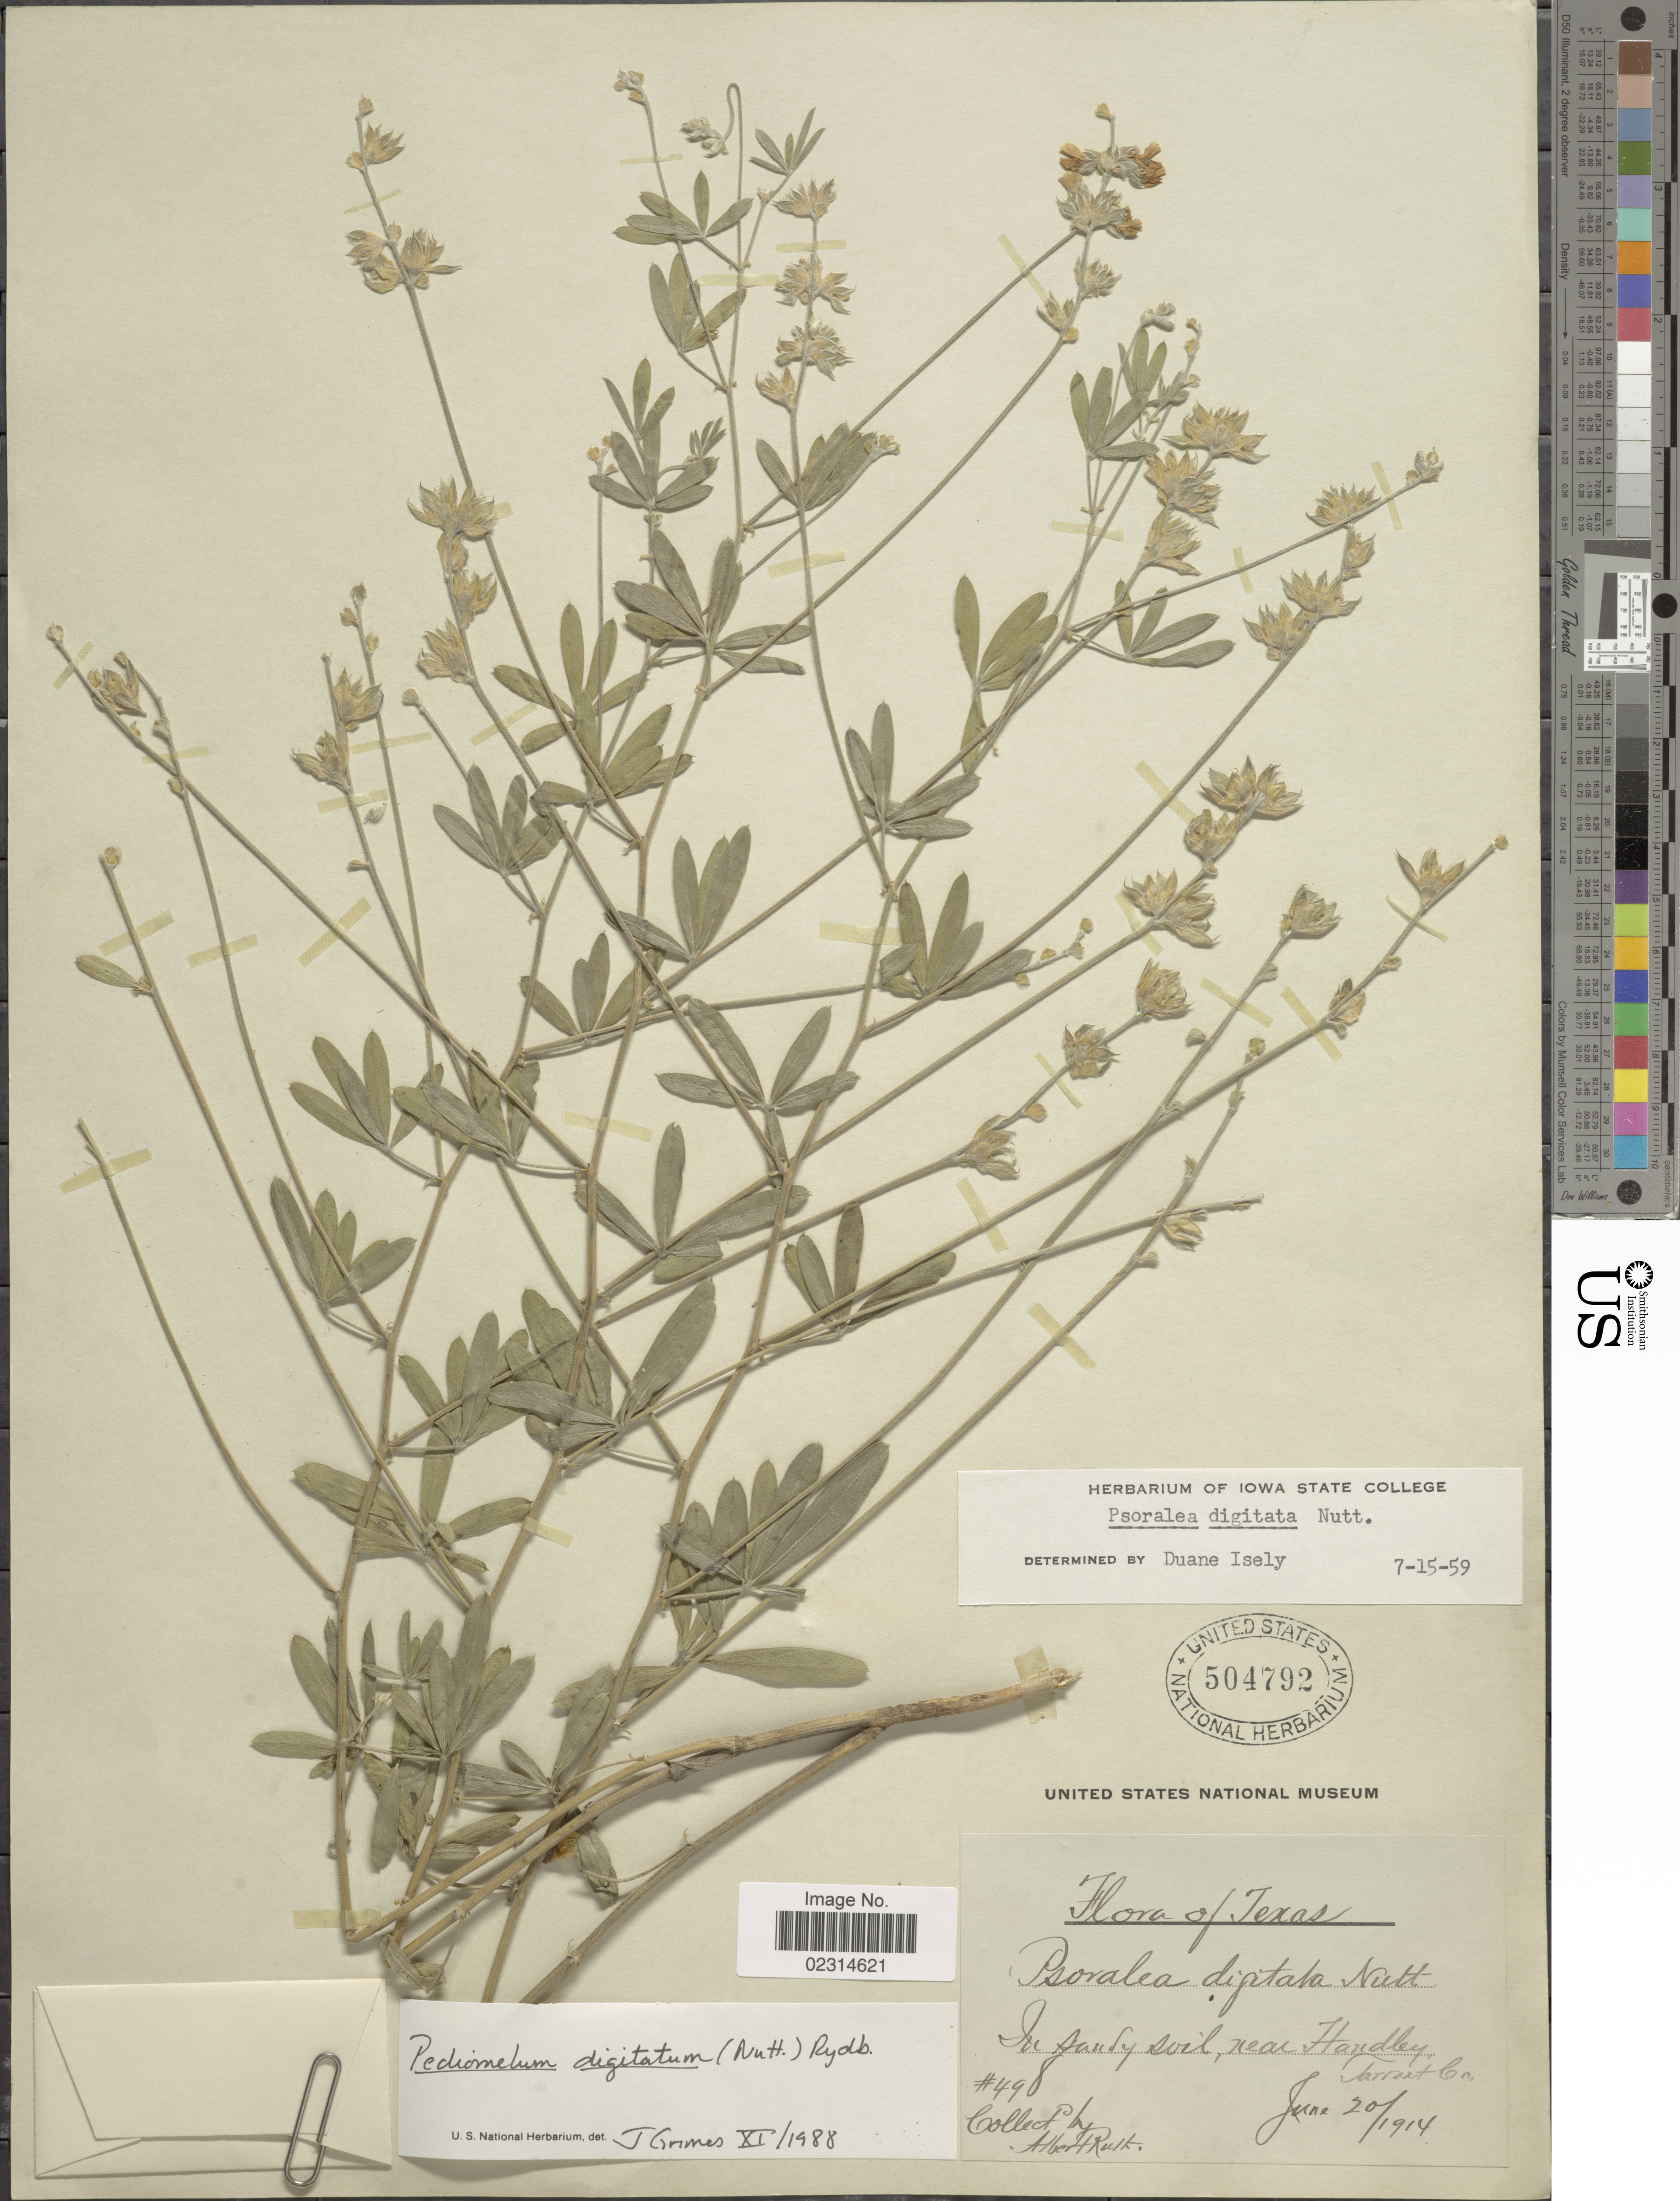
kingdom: Plantae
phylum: Tracheophyta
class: Magnoliopsida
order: Fabales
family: Fabaceae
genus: Pediomelum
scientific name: Pediomelum digitatum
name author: (Nutt. ex Torr. & A. Gray) Isely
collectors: A. Ruth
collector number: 498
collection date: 1914-06-20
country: United States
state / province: Texas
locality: In andy soil, near Hardley, Tarrut Co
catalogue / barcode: US 504792